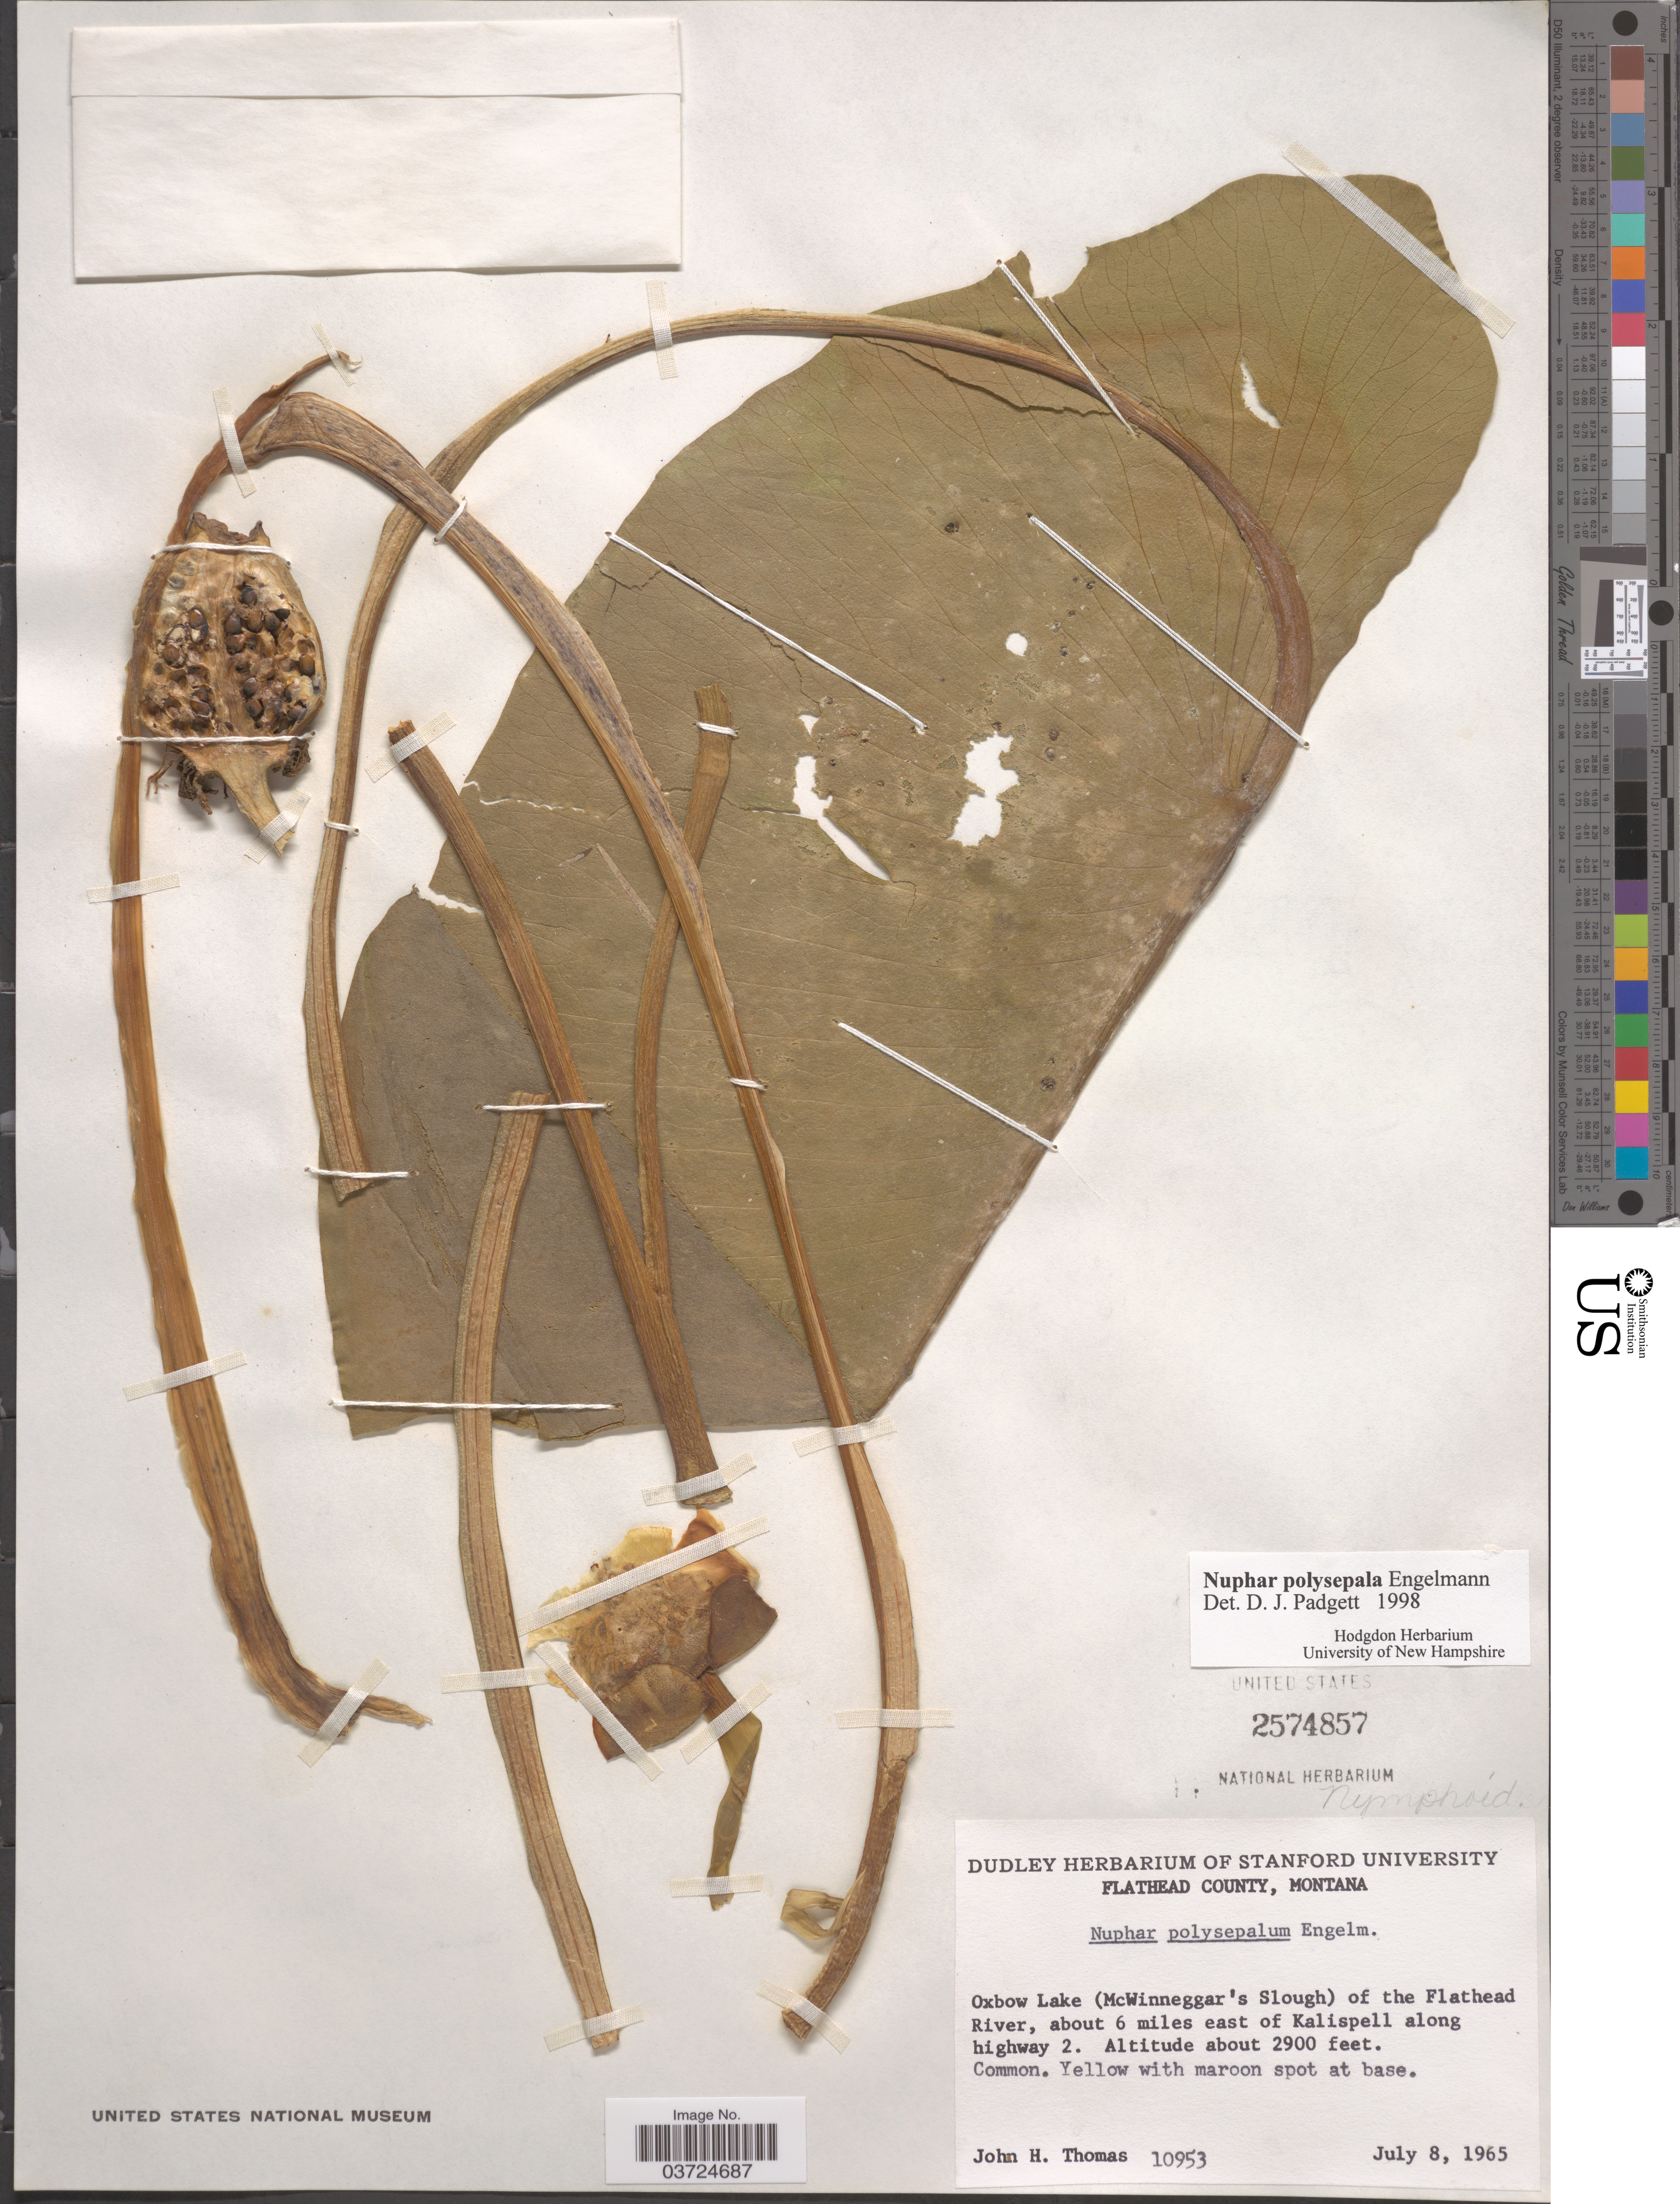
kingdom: Plantae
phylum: Tracheophyta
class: Magnoliopsida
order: Nymphaeales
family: Nymphaeaceae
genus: Nuphar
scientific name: Nuphar polysepala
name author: Englem.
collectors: J. H. Thomas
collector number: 10953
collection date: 1965-07-08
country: United States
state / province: Montana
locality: Flathead County. Oxbow Lake (McWinneggar's Slough) of the Flathead River, about 6 miles east of Kalispell along highway 2.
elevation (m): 884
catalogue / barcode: US 2574857